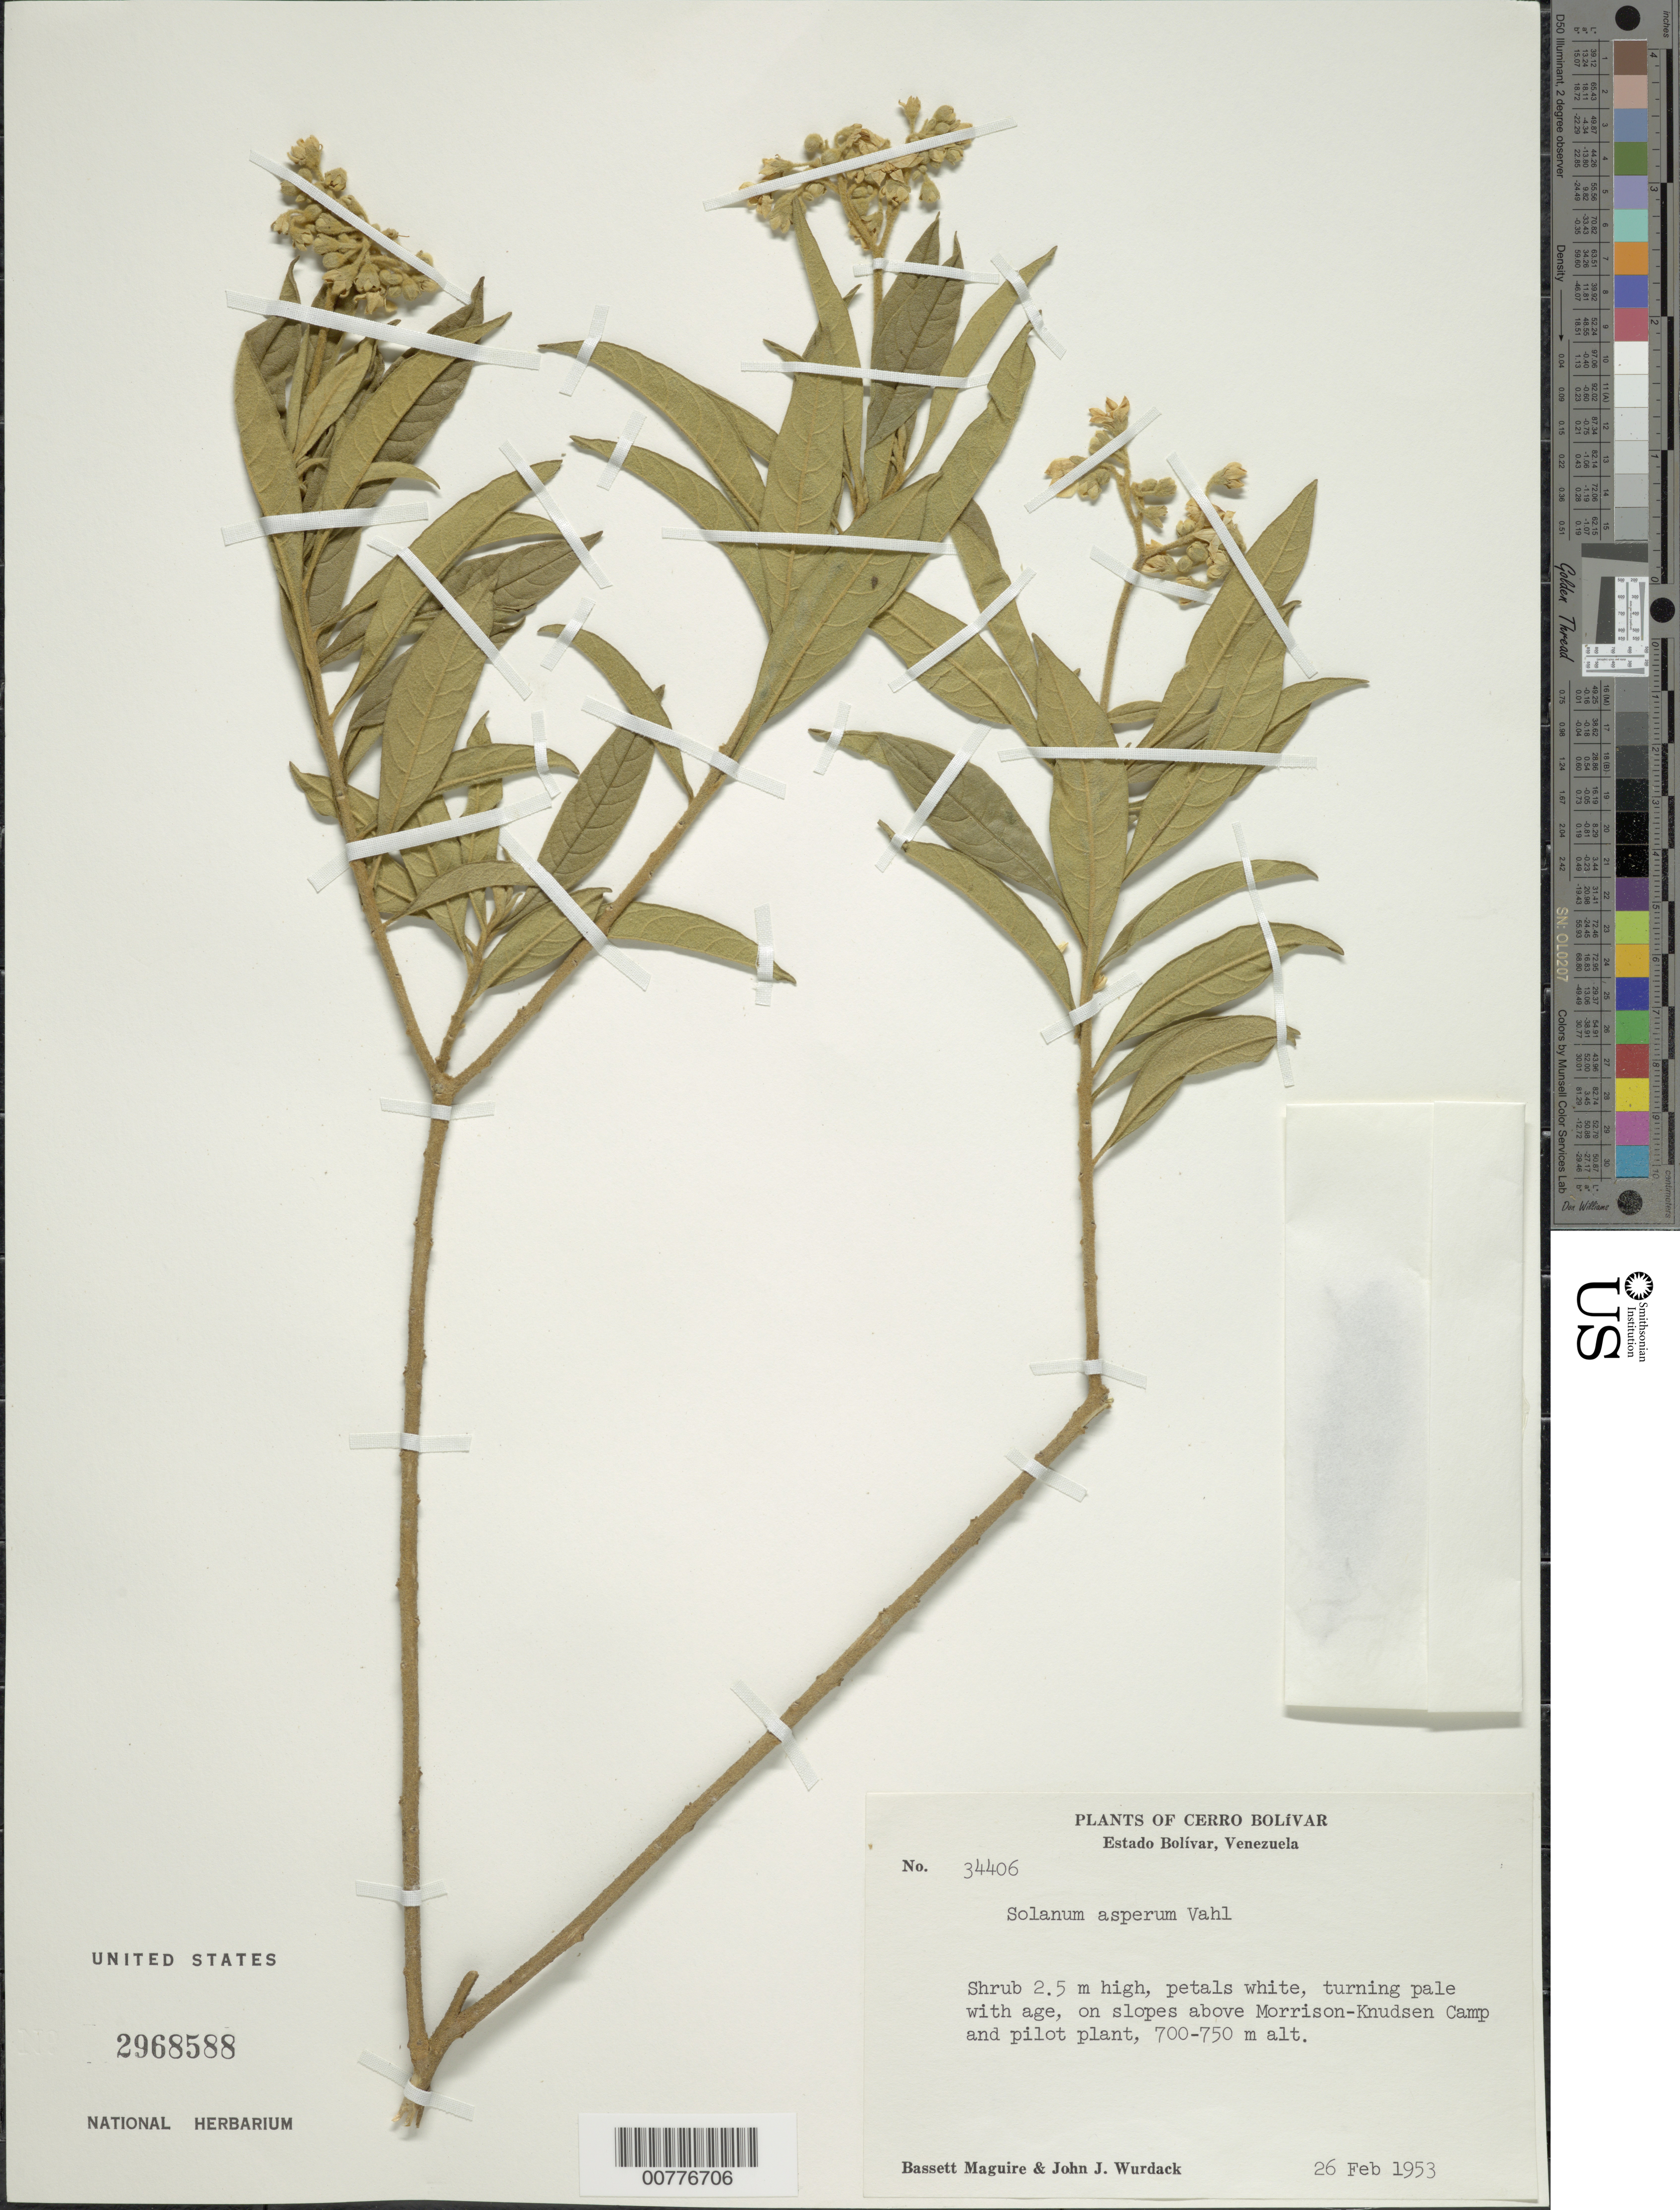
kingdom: Plantae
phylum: Tracheophyta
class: Magnoliopsida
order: Solanales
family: Solanaceae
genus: Solanum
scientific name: Solanum asperum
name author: Rich.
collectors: B. Maguire & J. J. Wurdack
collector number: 34406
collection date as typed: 2 Feb 1953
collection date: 1953-02-02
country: Venezuela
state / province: Bolívar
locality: Cerro Bolívar, Morrison-Knudsen Camp and Pilot plant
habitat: slopes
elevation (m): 700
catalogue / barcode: US 2968588